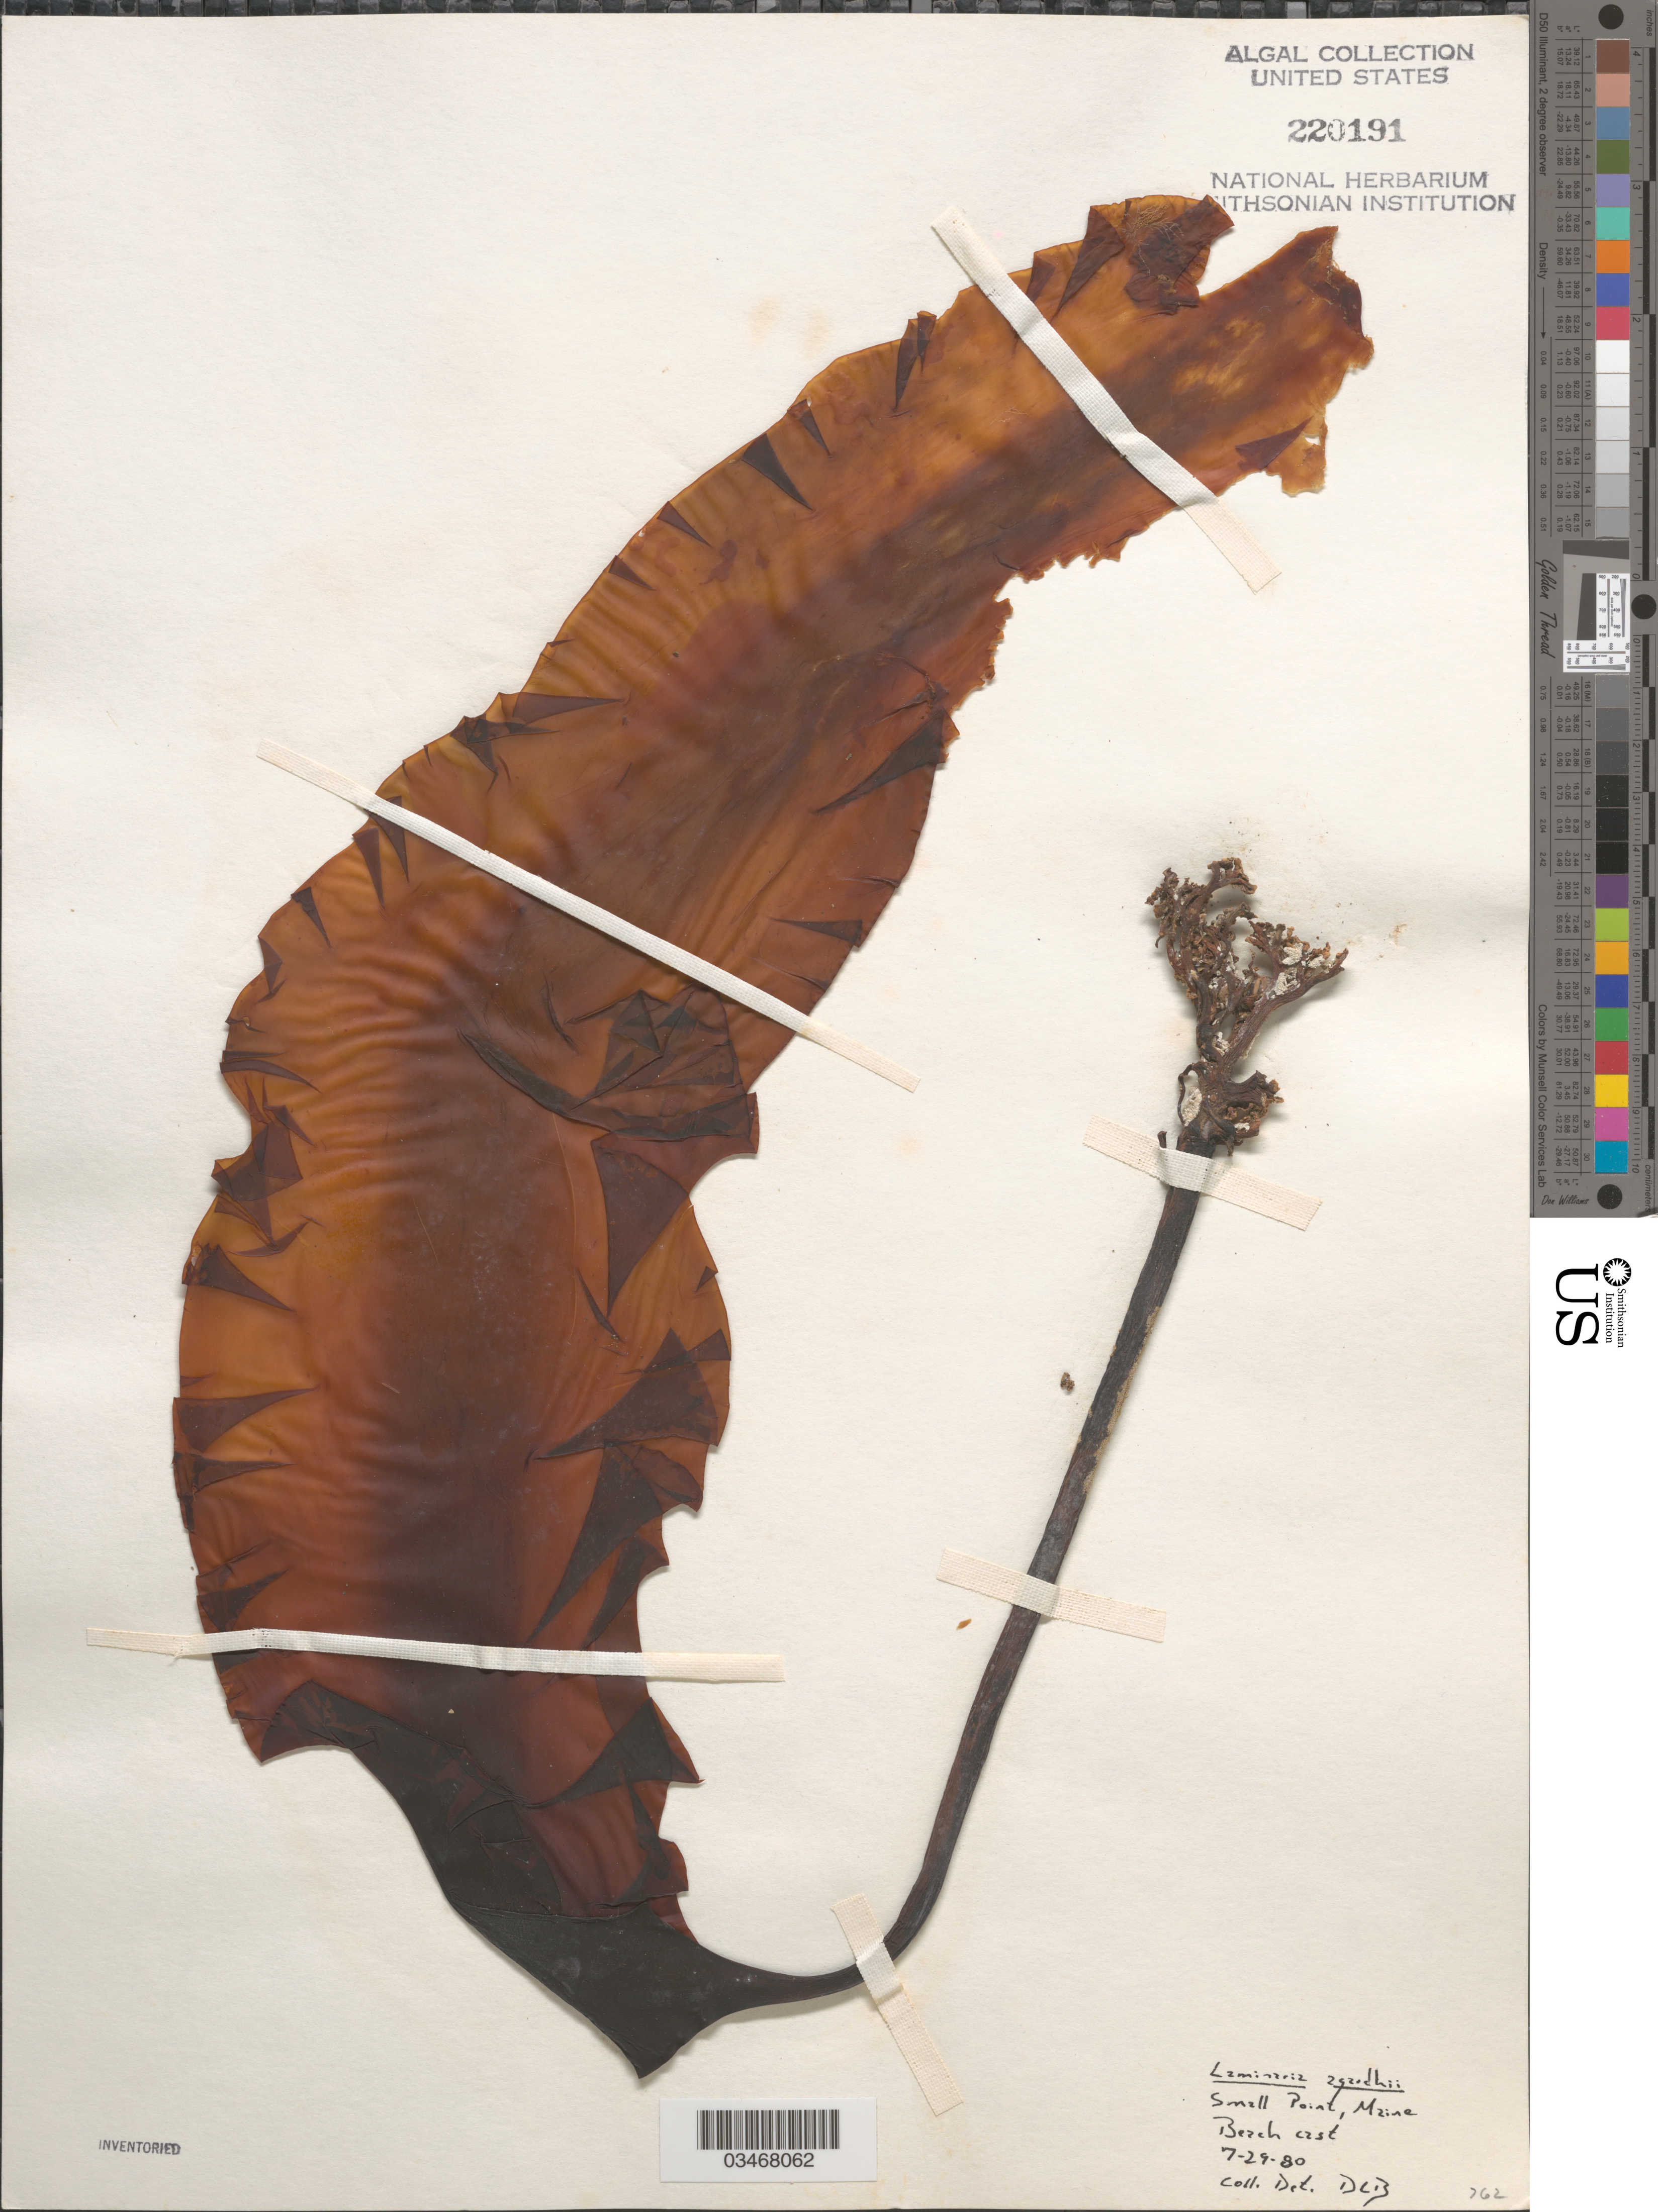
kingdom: Chromista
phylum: Ochrophyta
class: Phaeophyceae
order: Laminariales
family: Laminariaceae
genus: Saccharina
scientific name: Saccharina latissima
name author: C.E. Lane et al.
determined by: Algae name updating Project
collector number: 762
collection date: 1980-07-29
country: United States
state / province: Maine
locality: Small Point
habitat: Beach cast.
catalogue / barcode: US 220191